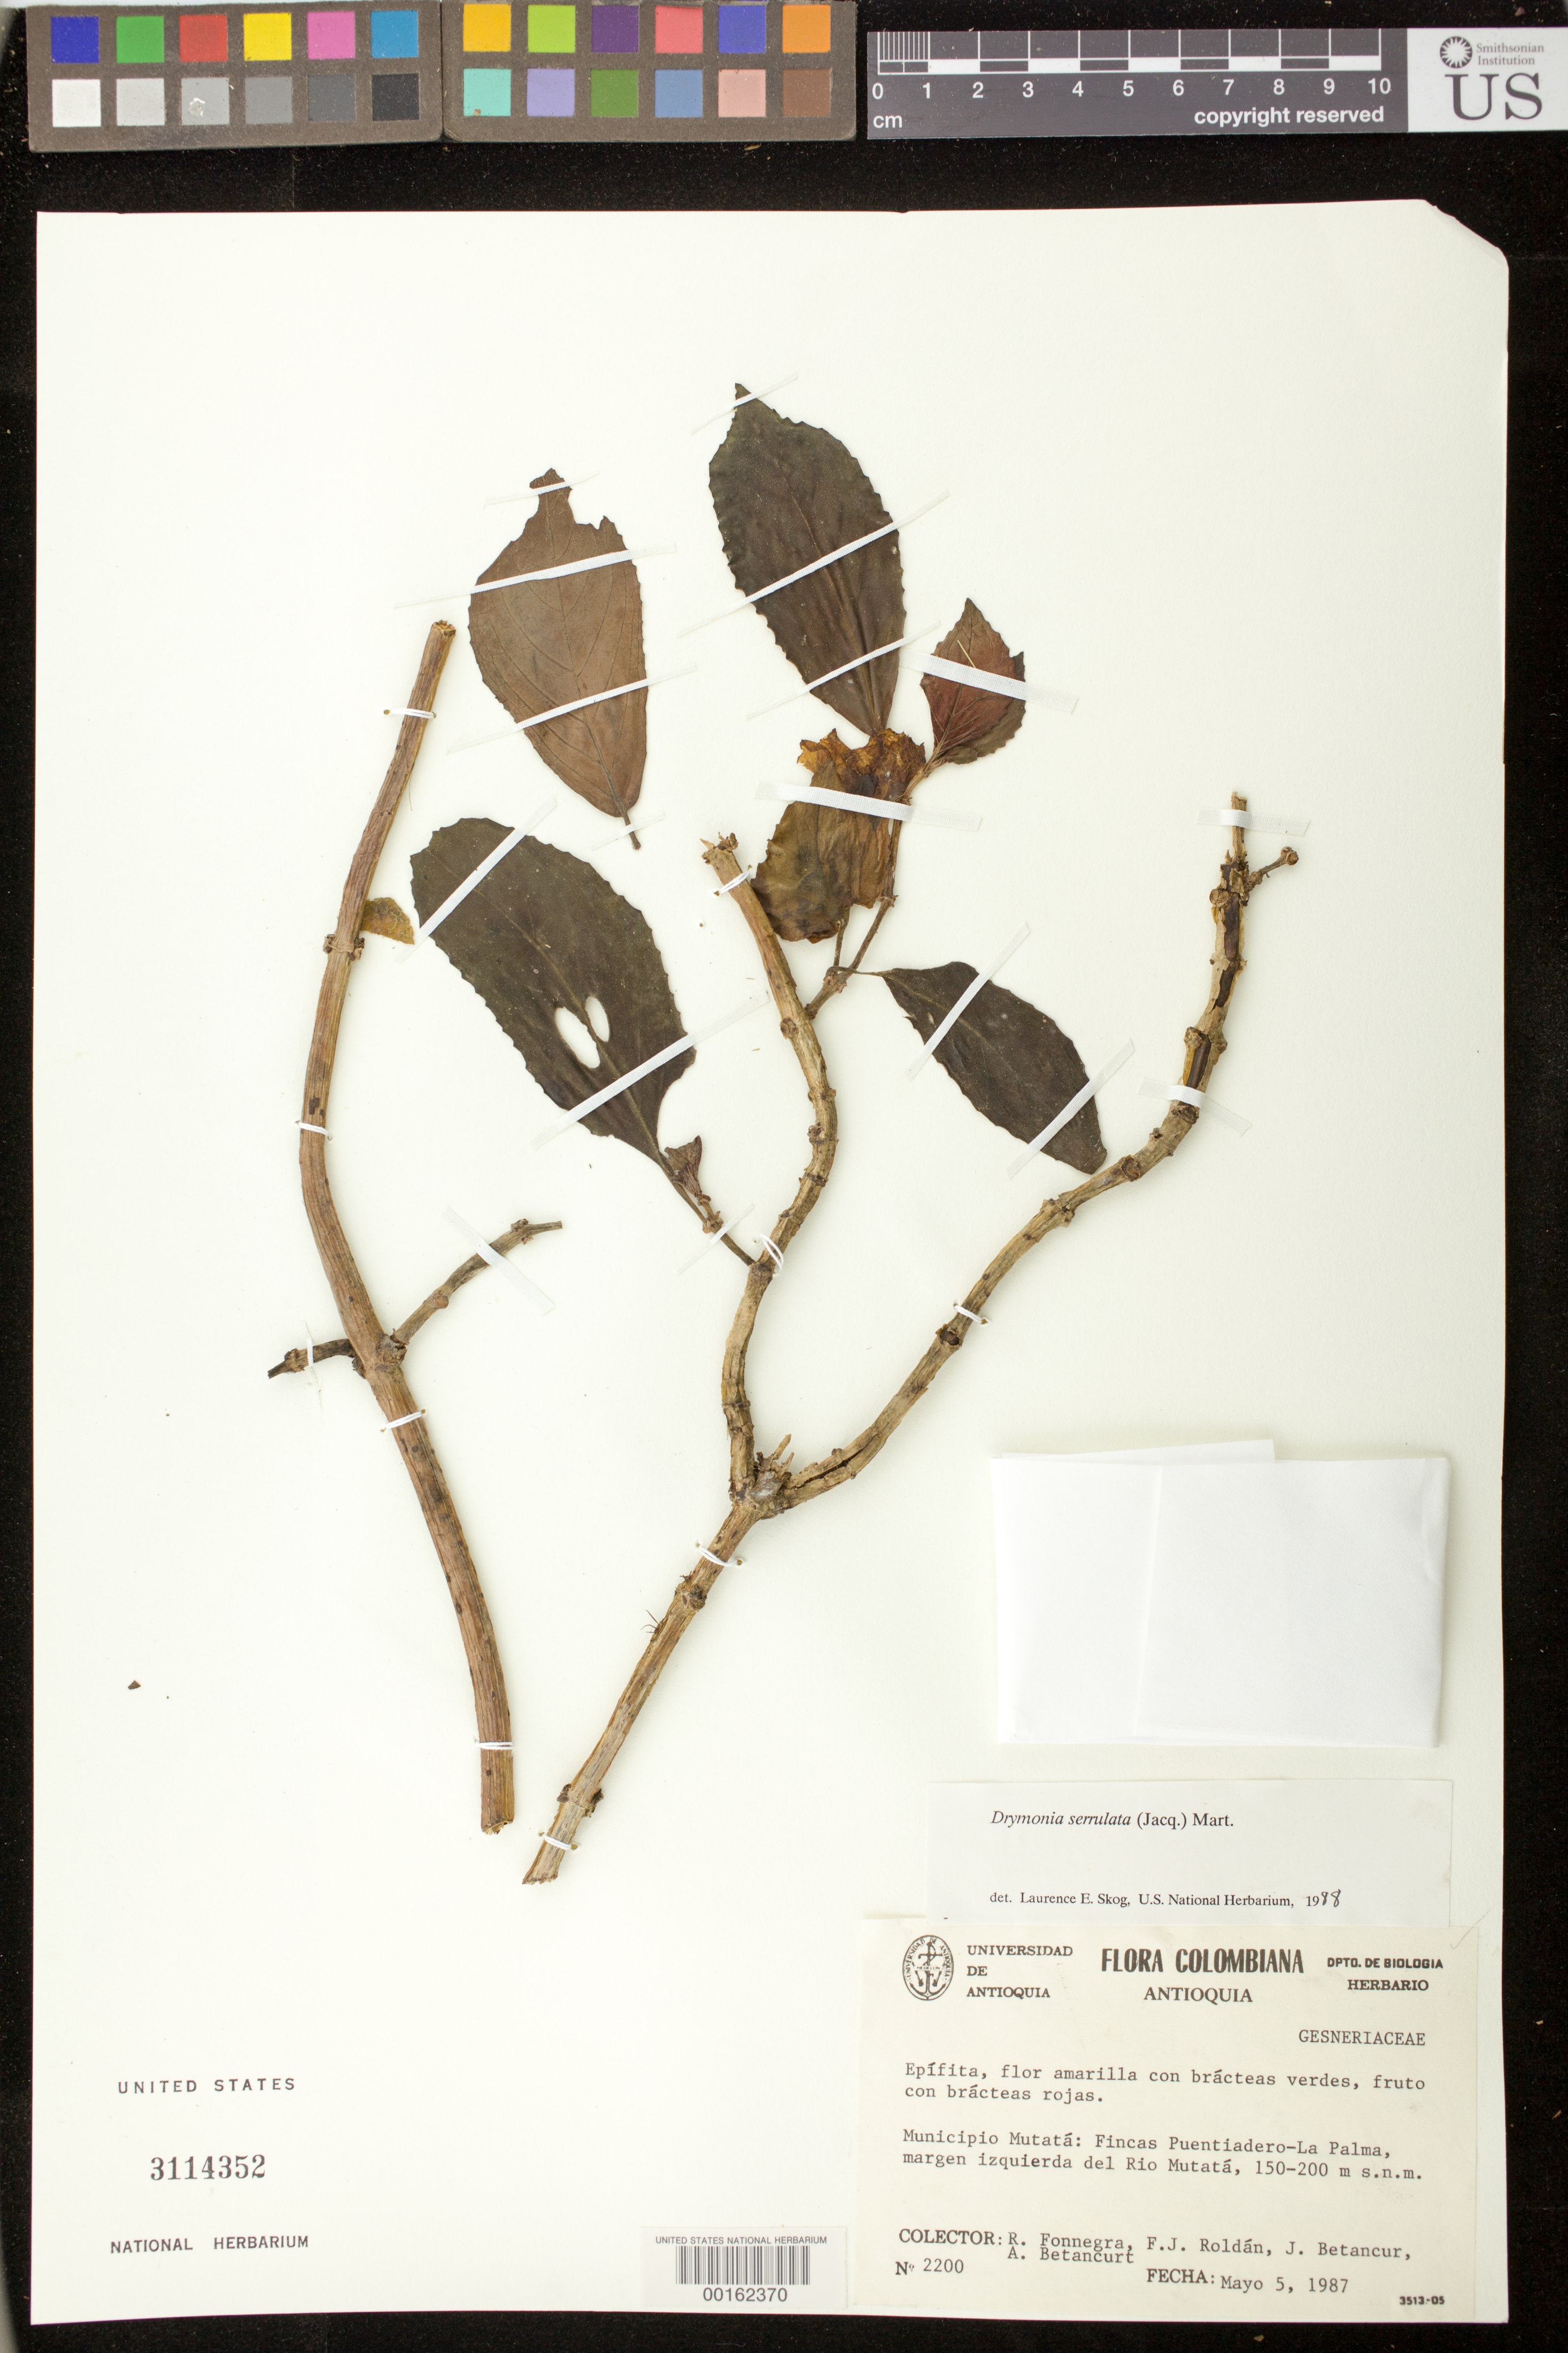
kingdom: Plantae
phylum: Tracheophyta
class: Magnoliopsida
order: Lamiales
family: Gesneriaceae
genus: Drymonia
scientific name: Drymonia serrulata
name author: (Jacq.) Mart.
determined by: Skog, Laurence E.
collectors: R. Fonnegra G., F. J. Roldán, J. C. Betancur & A. Betancur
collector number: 2200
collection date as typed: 05 May 1987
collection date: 1987-05-05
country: Colombia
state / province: Antioquia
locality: Mun. of Mutata, fincas Puentiadero-La Palma, left bank of Rio Mutata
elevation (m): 150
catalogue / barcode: US 3114352